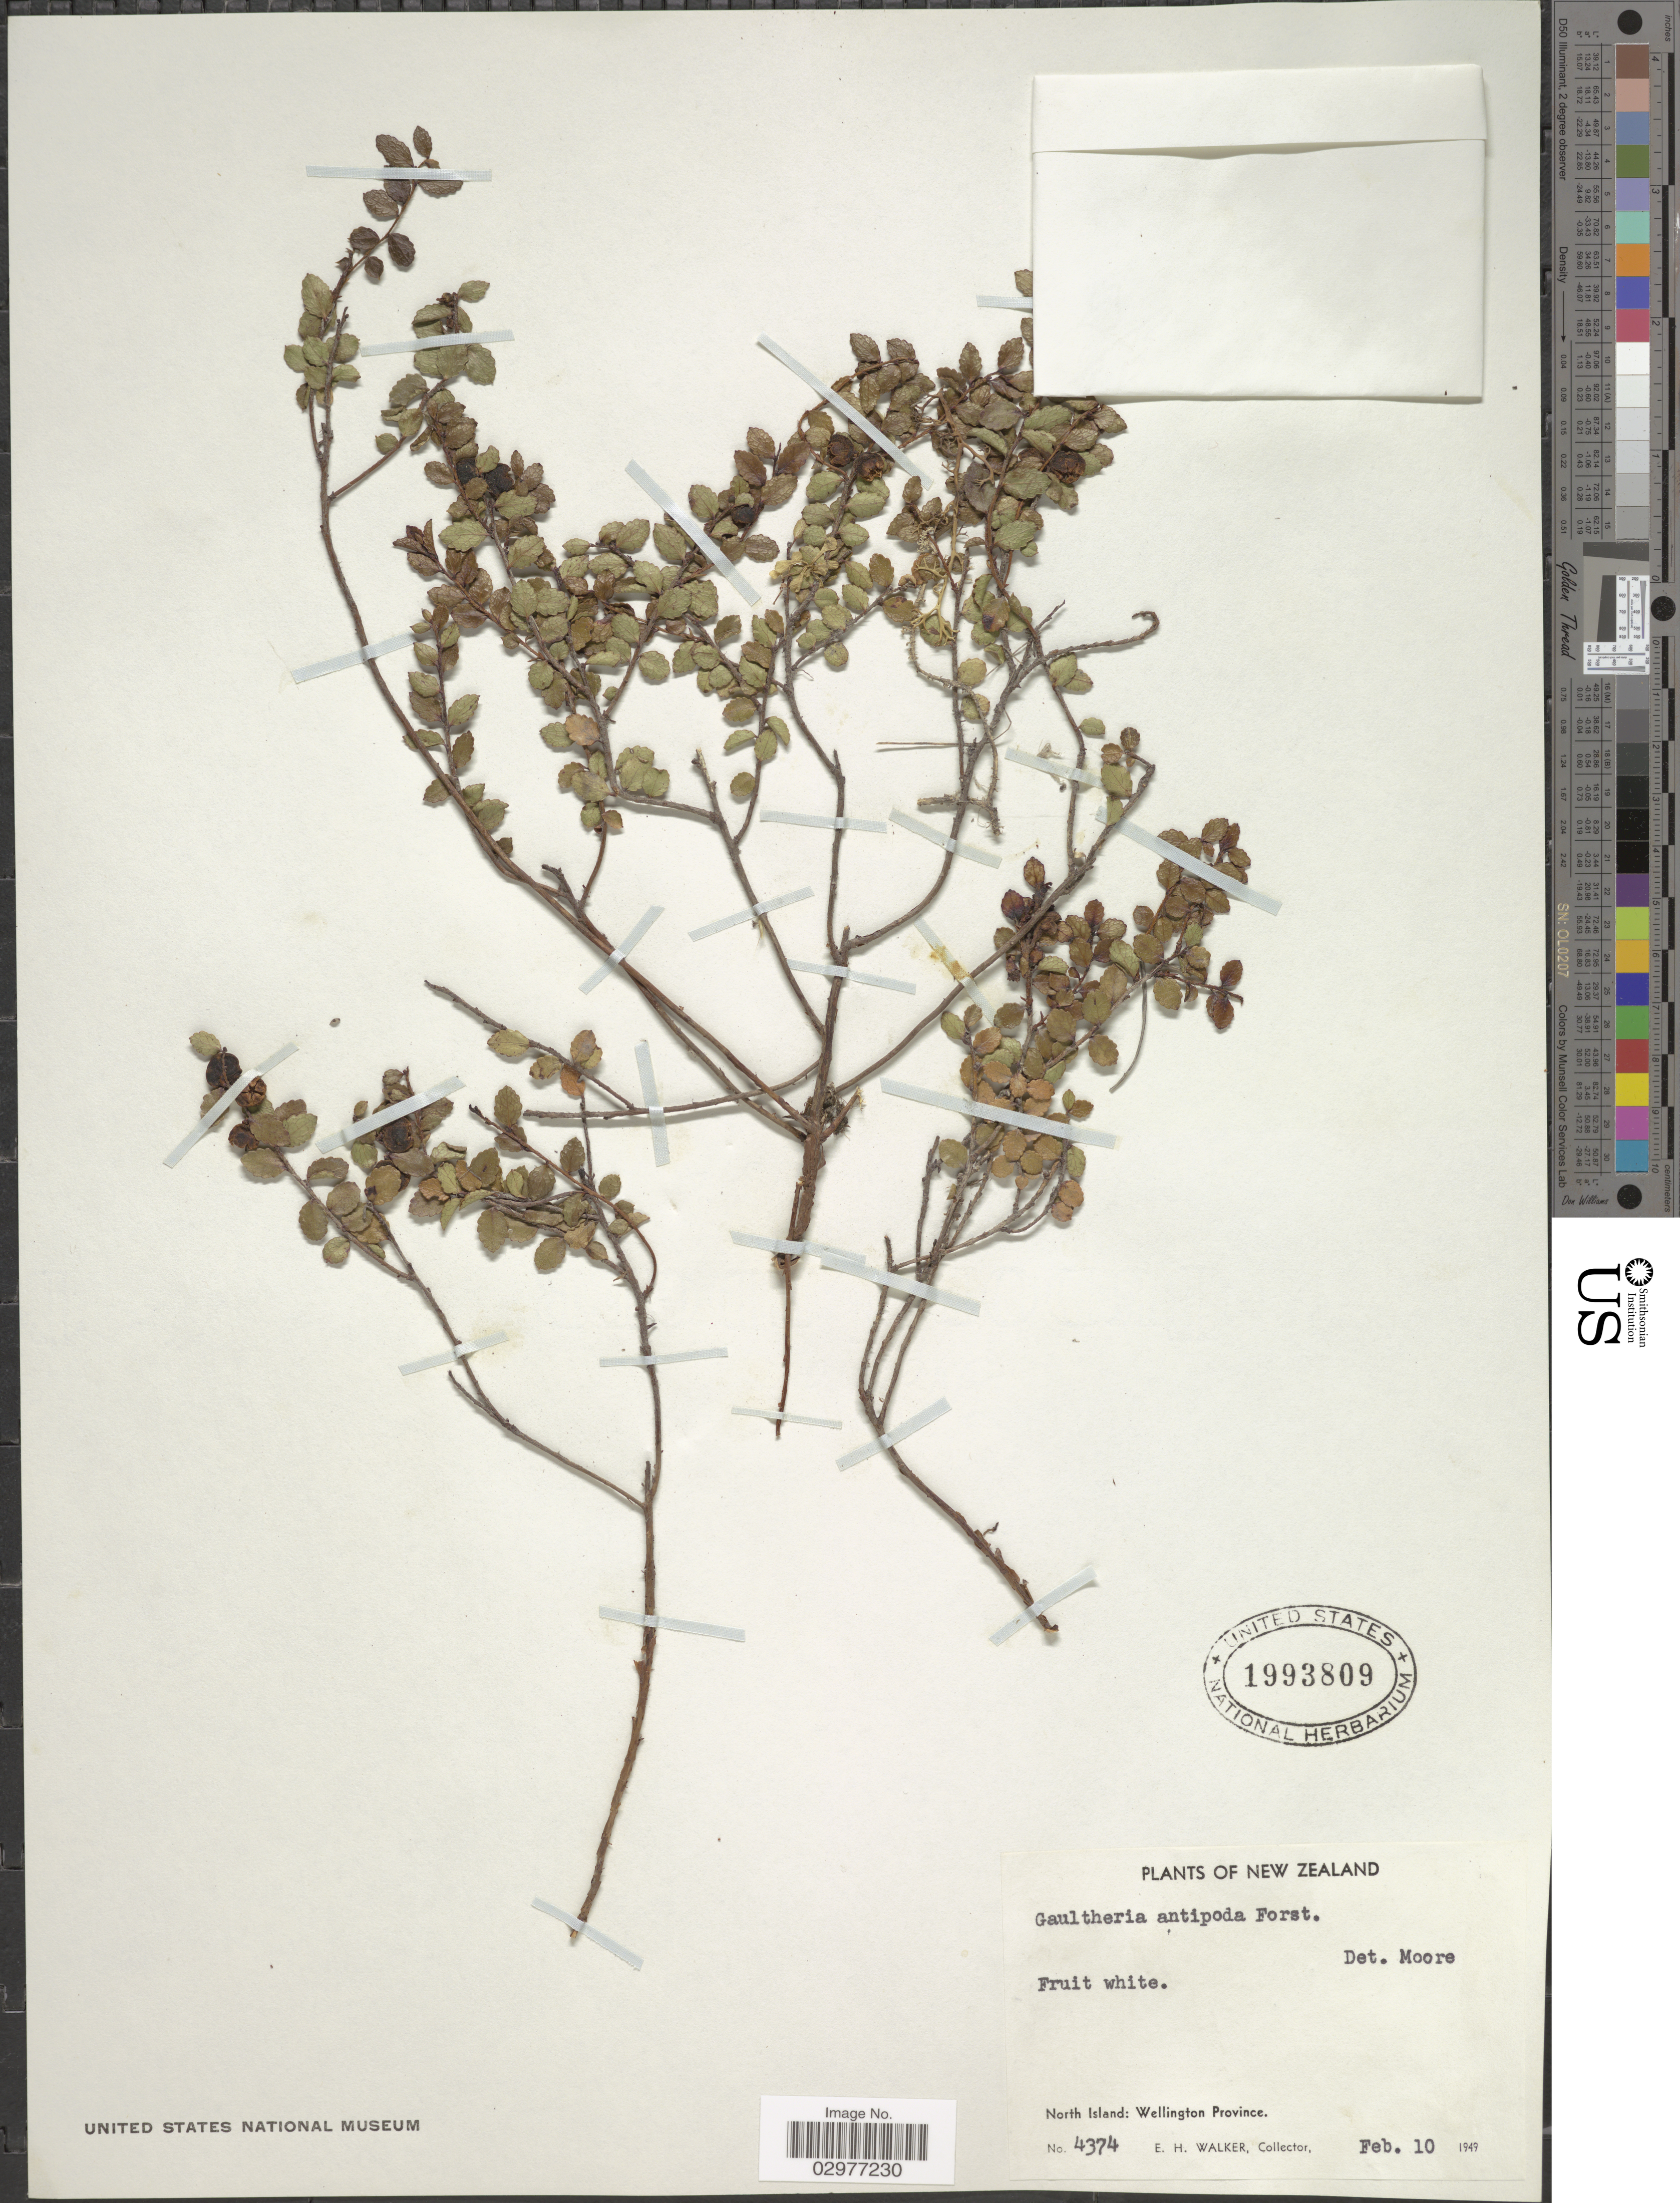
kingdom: Plantae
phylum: Tracheophyta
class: Magnoliopsida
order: Ericales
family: Ericaceae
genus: Gaultheria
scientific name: Gaultheria antipoda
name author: G. Forst.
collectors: E. H. Walker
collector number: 4374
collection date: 1949-02-10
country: New Zealand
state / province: Wellington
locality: North Island.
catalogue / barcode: US 1993809